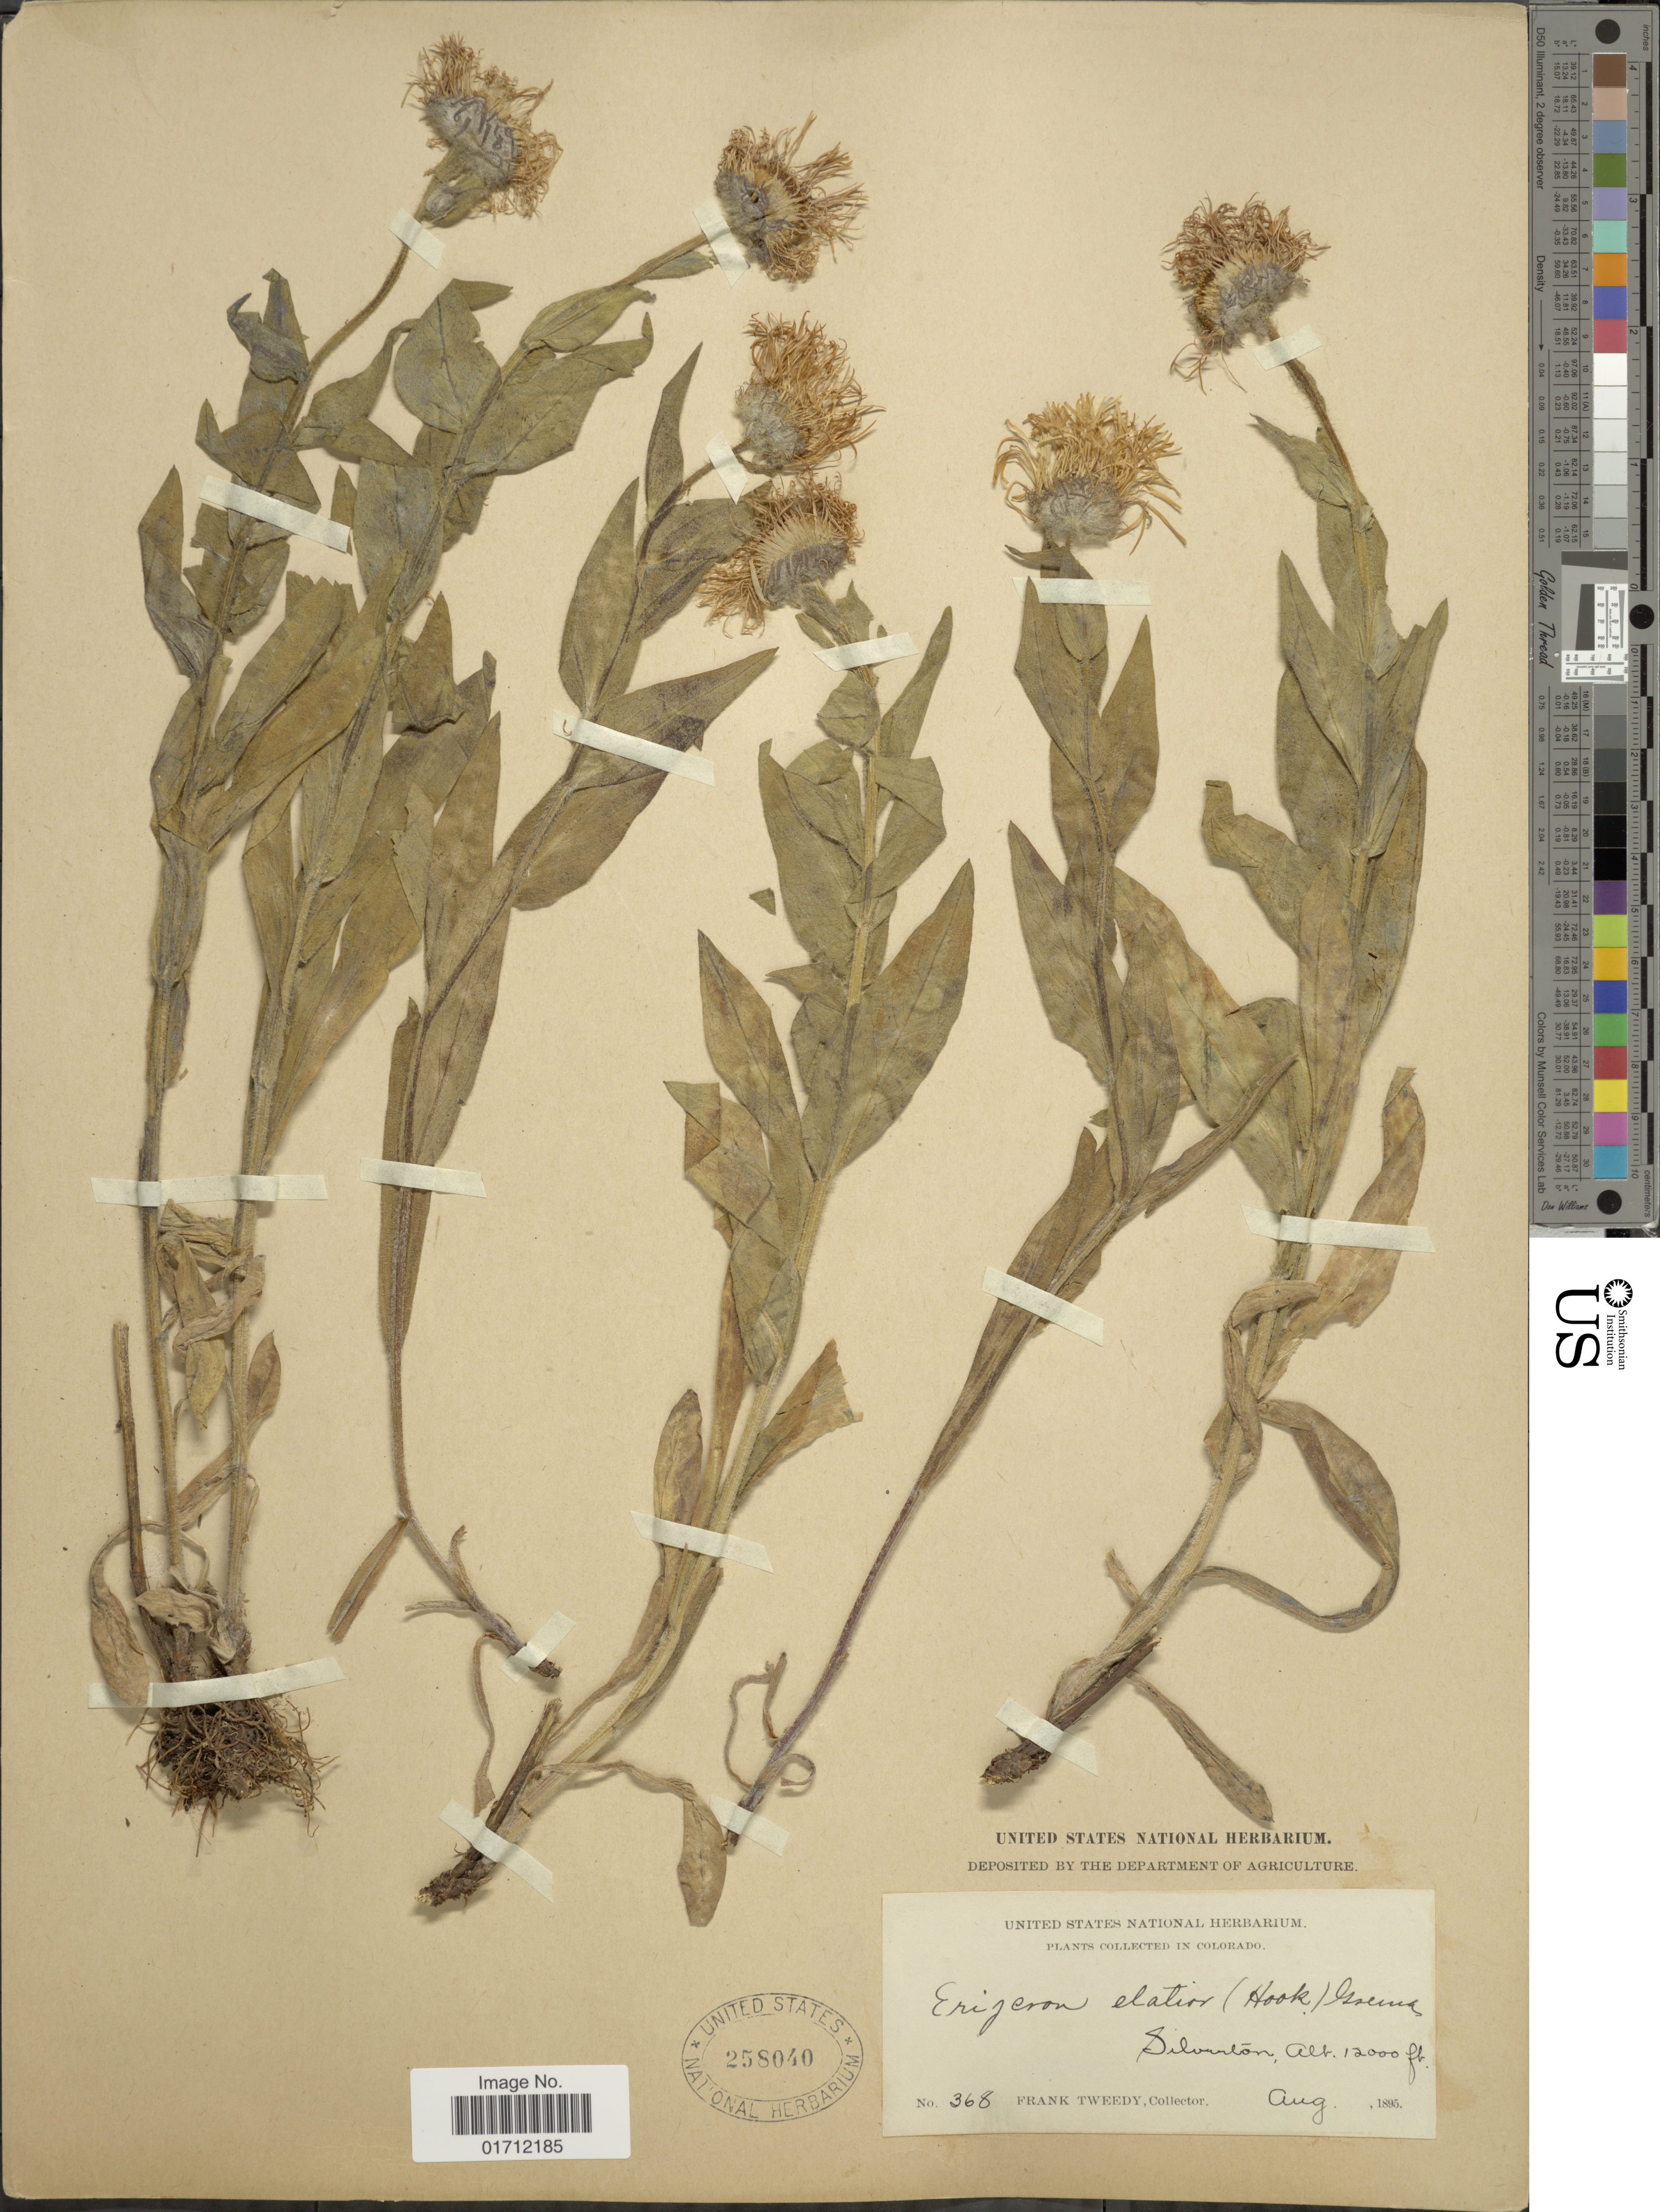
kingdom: Plantae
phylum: Tracheophyta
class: Magnoliopsida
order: Asterales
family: Asteraceae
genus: Erigeron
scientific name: Erigeron elatior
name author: (A. Gray) Greene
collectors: F. Tweedy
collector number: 368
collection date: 1895-08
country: United States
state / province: Colorado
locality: Silverton.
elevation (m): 3658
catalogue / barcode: US 258040